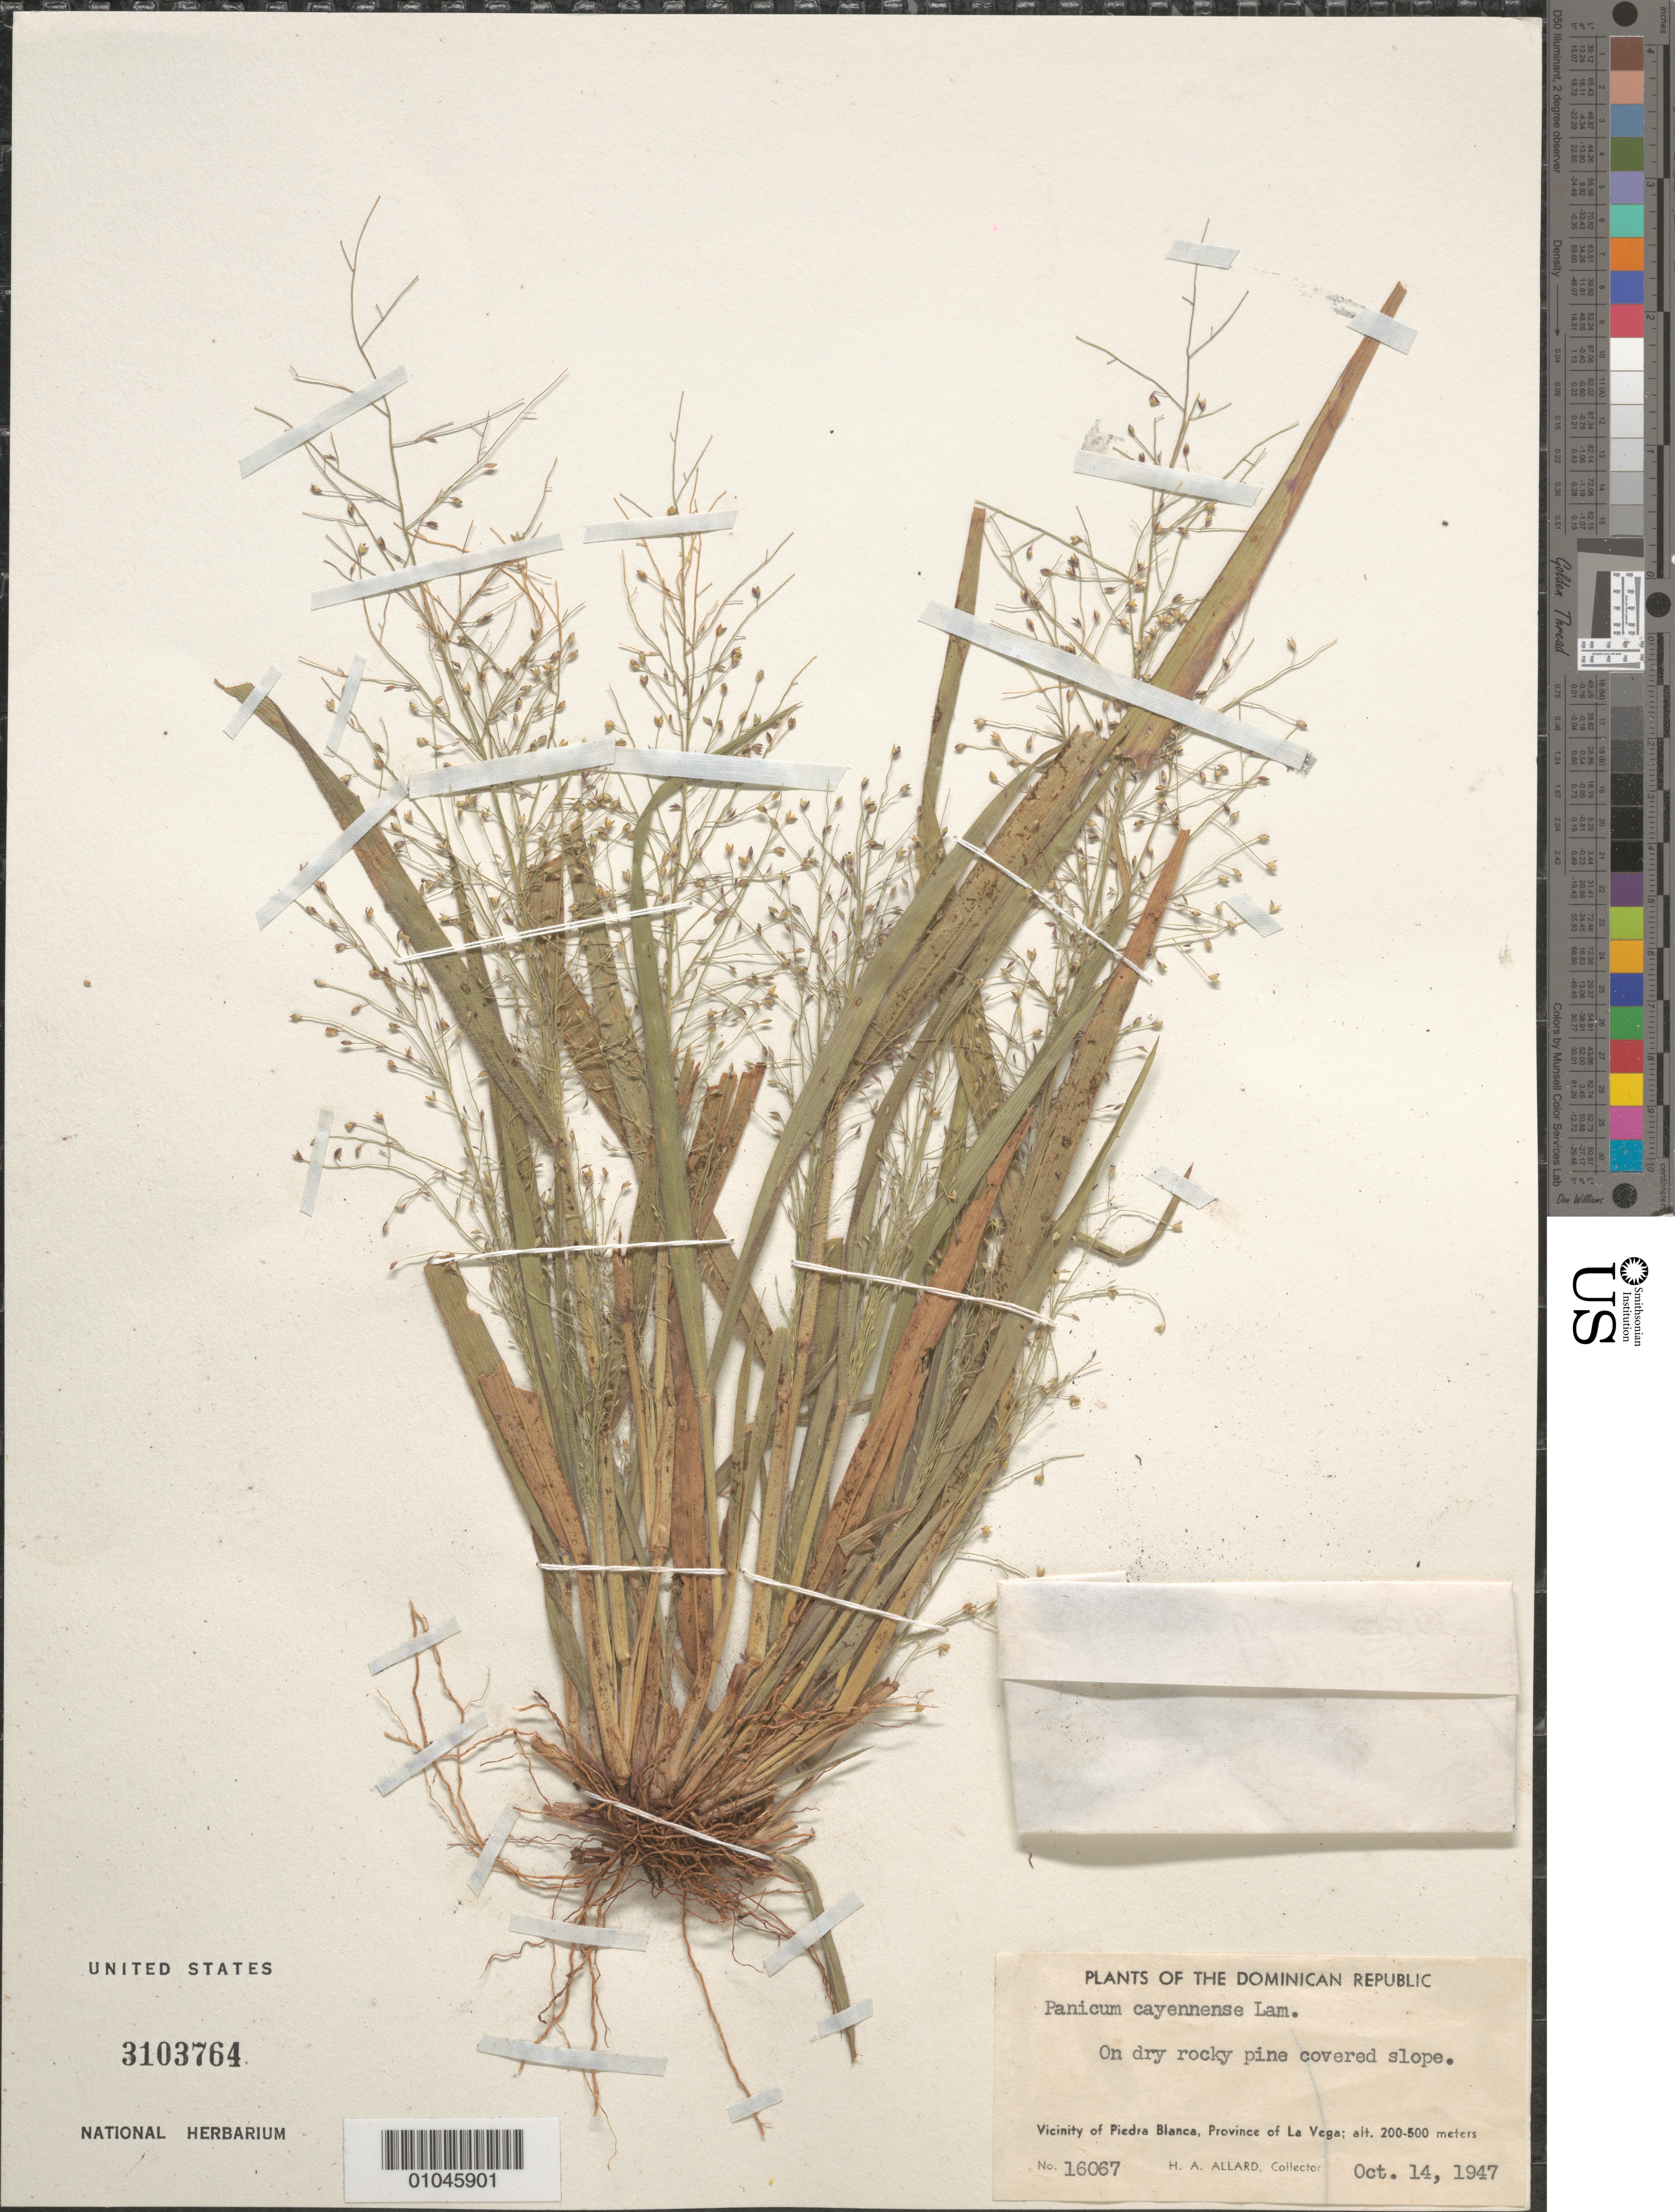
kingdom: Plantae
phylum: Tracheophyta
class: Liliopsida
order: Poales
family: Poaceae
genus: Panicum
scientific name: Panicum cayennense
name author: Lam.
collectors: H. A. Allard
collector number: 16067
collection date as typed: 14 Oct 1947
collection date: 1947-10-14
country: Dominican Republic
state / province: La Vega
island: Hispaniola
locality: On dry rocky pine covered slope. vicinity of Piedra Blanca, Province of La Vaga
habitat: on dry rocky pine covered slope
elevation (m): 200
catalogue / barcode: US 3103764